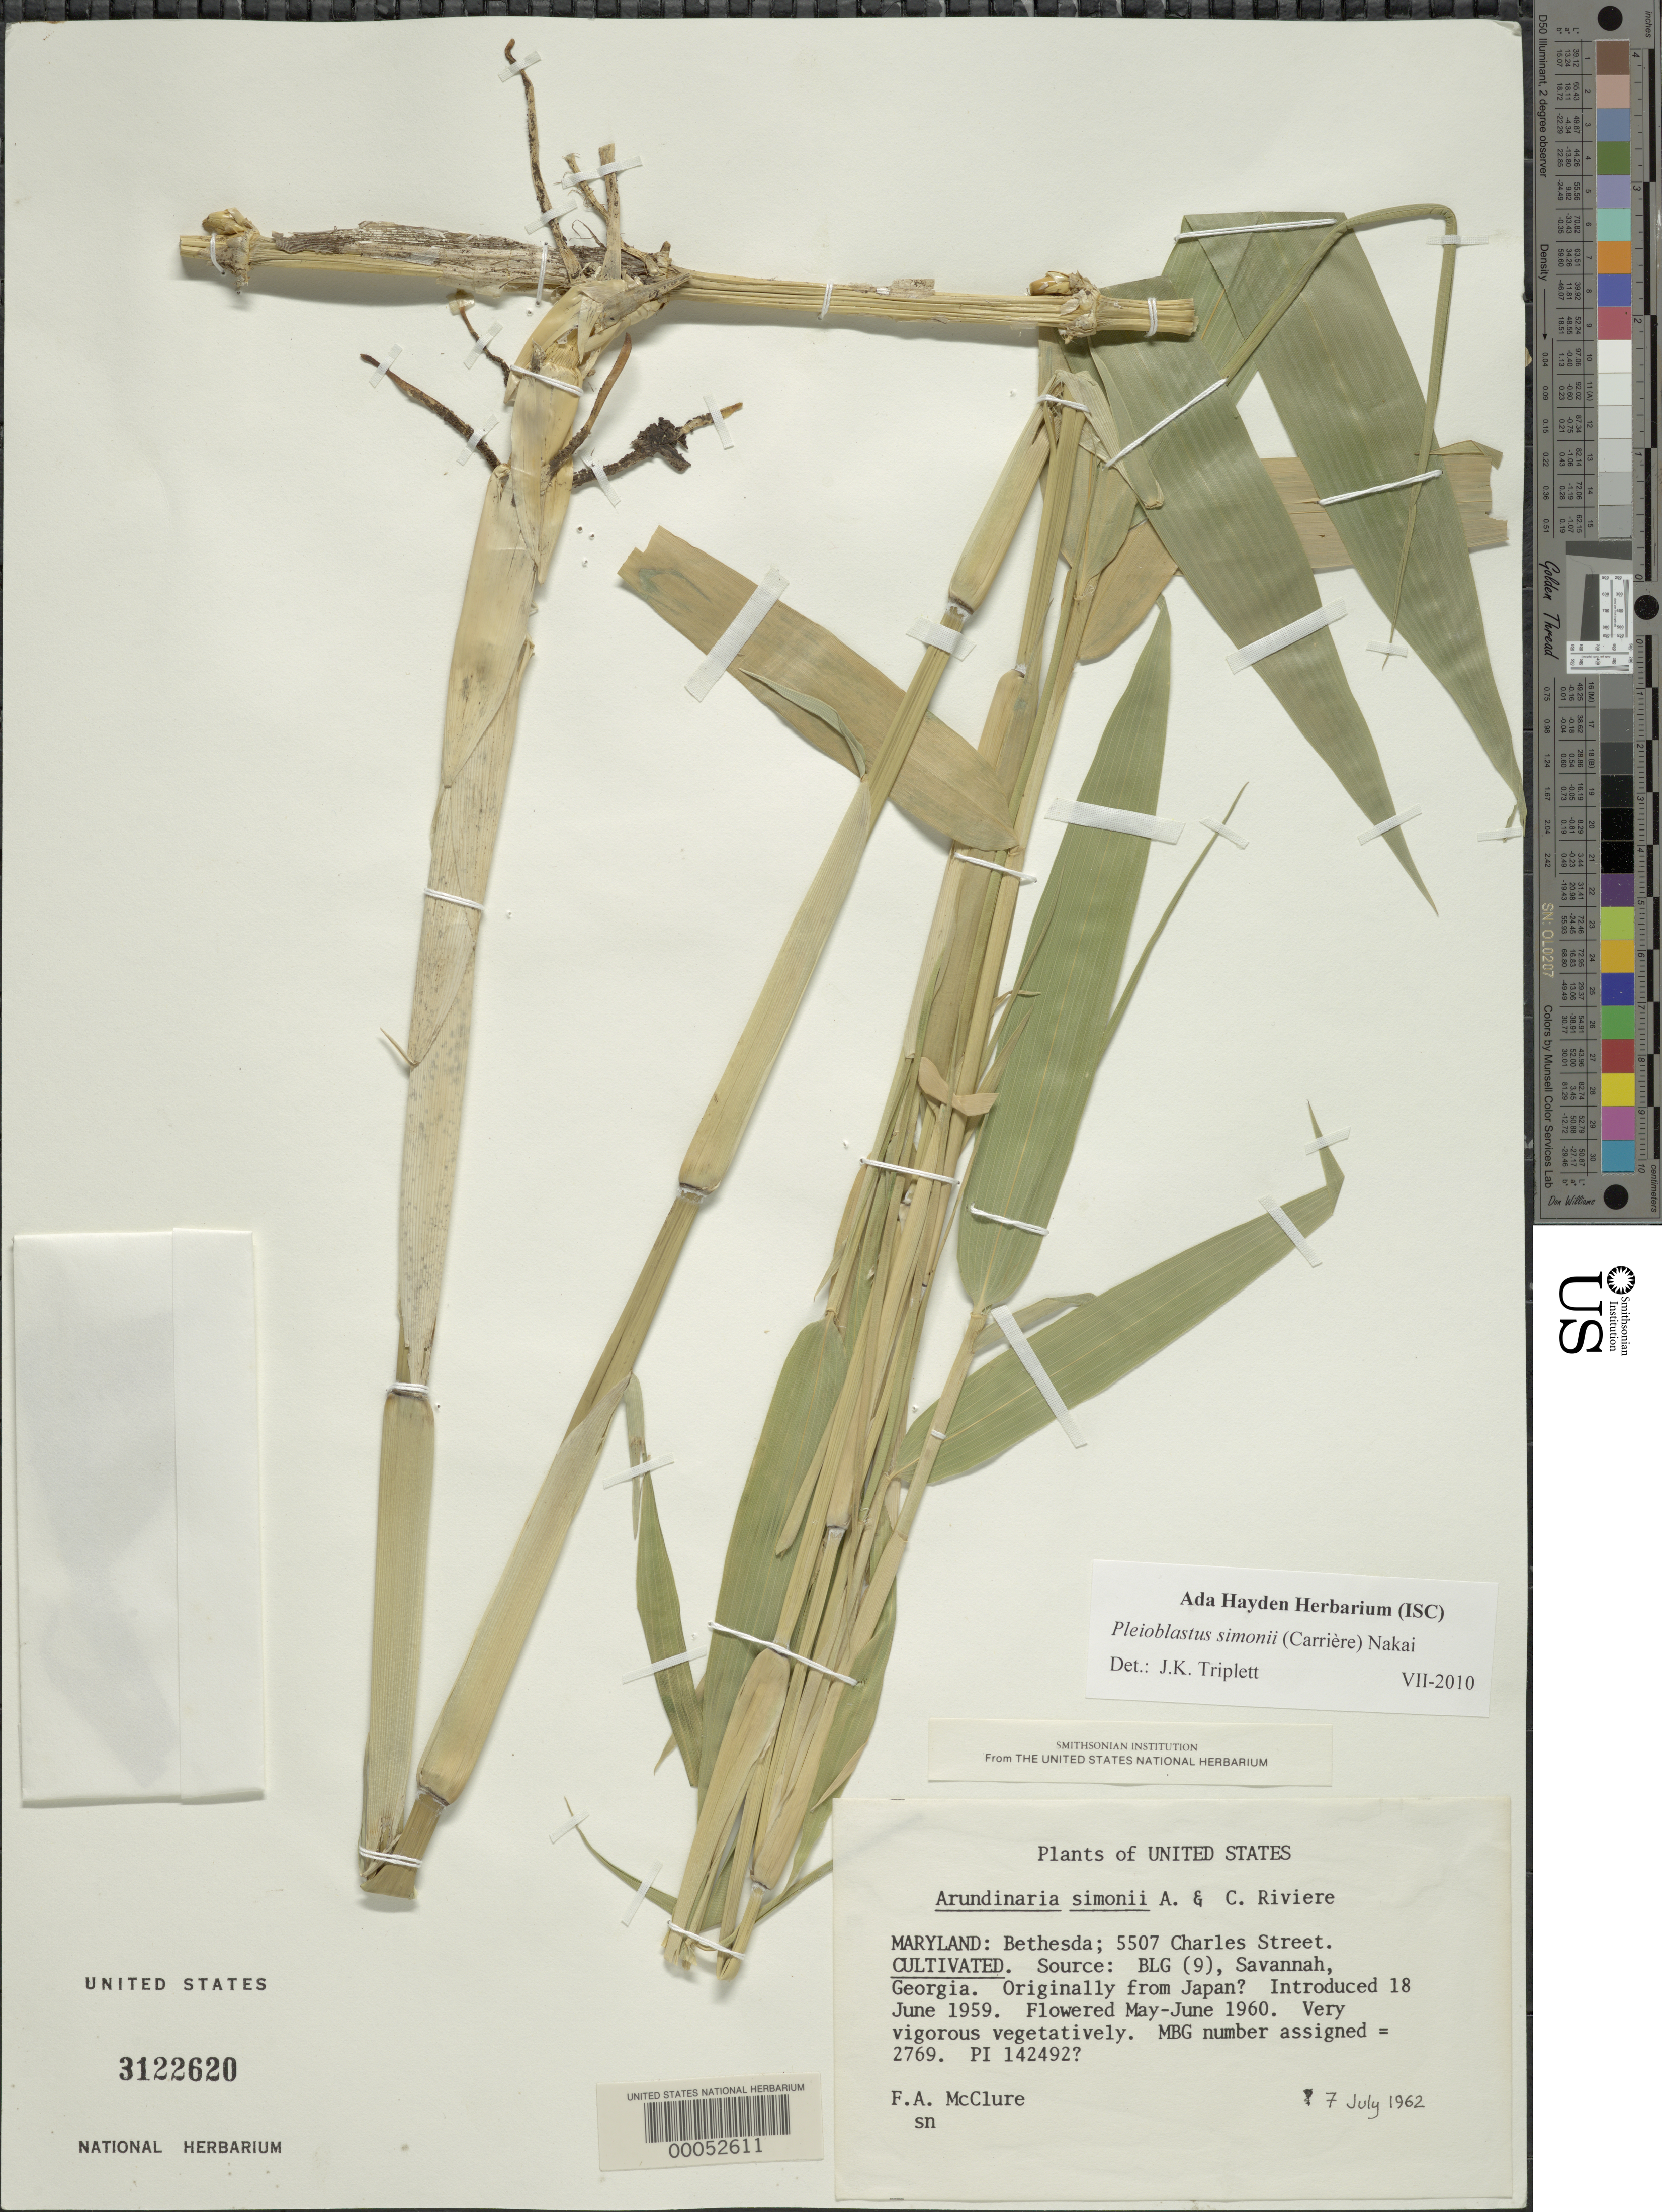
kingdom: Plantae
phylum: Tracheophyta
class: Liliopsida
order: Poales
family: Poaceae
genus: Pleioblastus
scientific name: Pleioblastus simonii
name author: (Carrière) Nakai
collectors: F. A. McClure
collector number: MBG 2769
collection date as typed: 07 Jun 1962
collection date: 1962-06-07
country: United States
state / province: Maryland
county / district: Montgomery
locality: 5507 Charles Street, Bethesda (McClure's garden)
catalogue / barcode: US 3122620